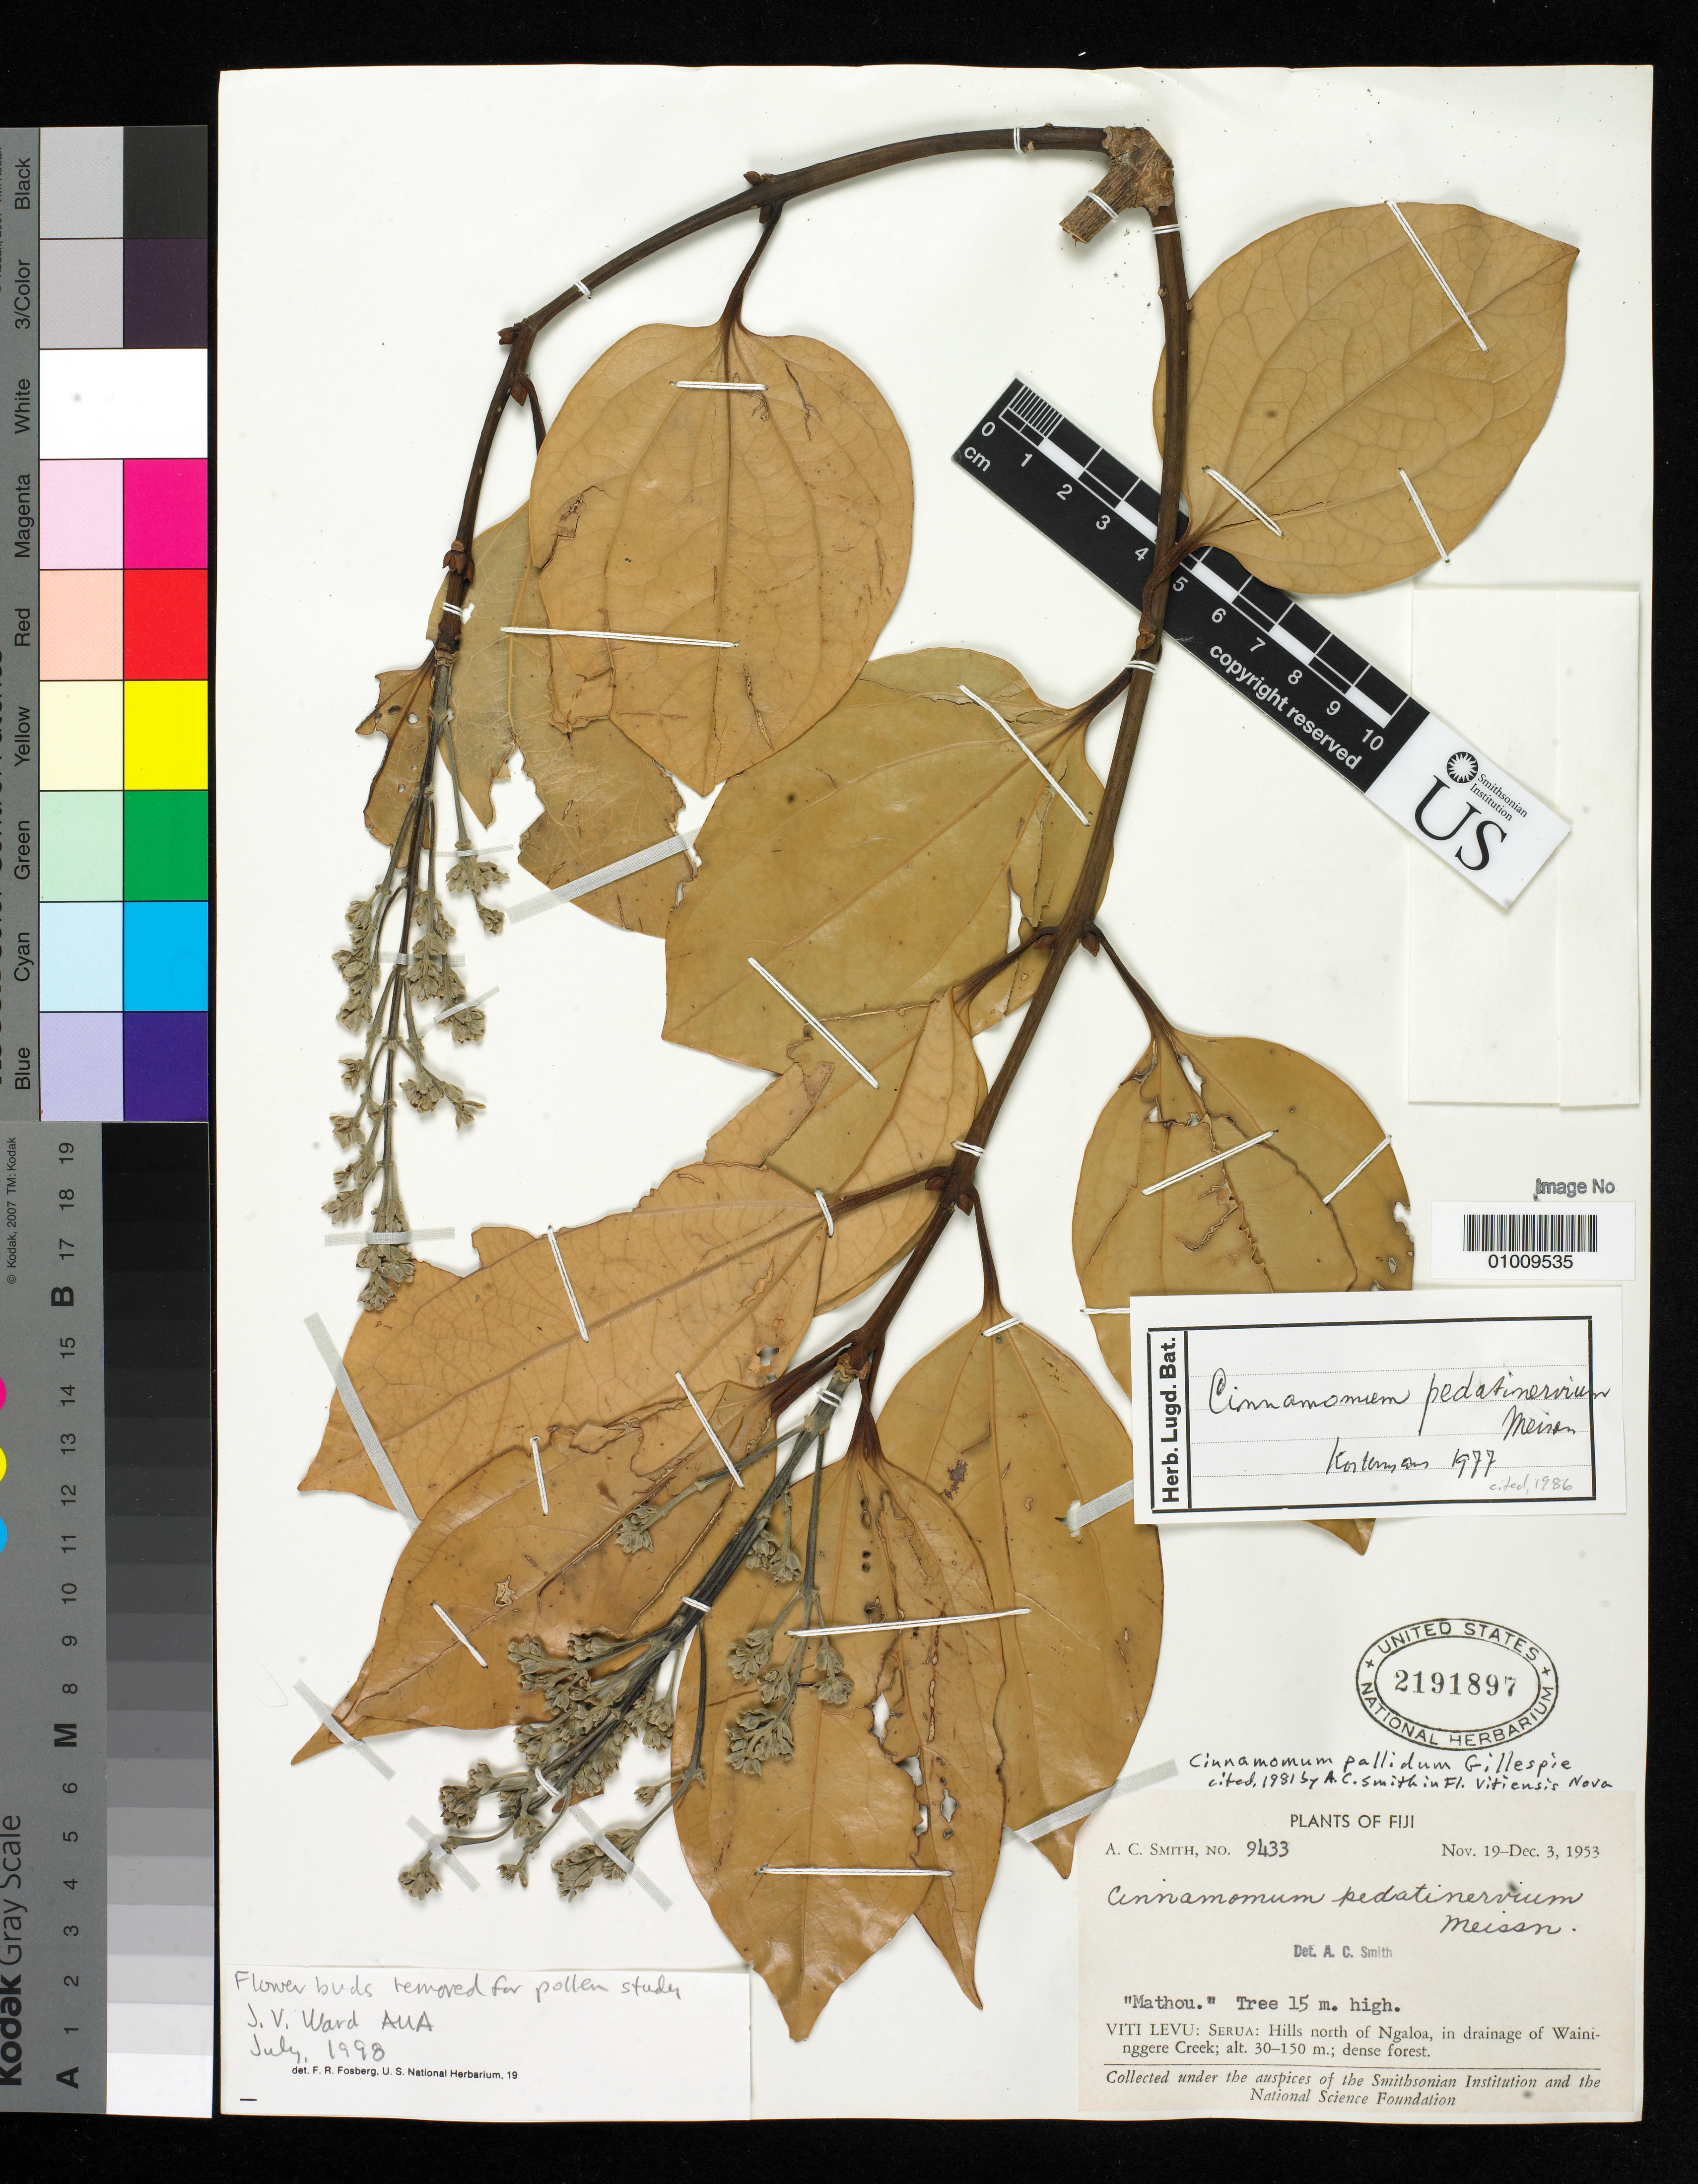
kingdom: Plantae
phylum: Tracheophyta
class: Magnoliopsida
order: Laurales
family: Lauraceae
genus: Cinnamomum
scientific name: Cinnamomum pedatinervium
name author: Meisn.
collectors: A. C. Smith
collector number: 9433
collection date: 1953-11-19/1953-12-03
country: Fiji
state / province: Serua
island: Viti Levu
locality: Hills N of Ngaloa, in drainage of Waininggere Creek, Serua, Viti Levu, Fiji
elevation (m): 30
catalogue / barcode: US 2191897